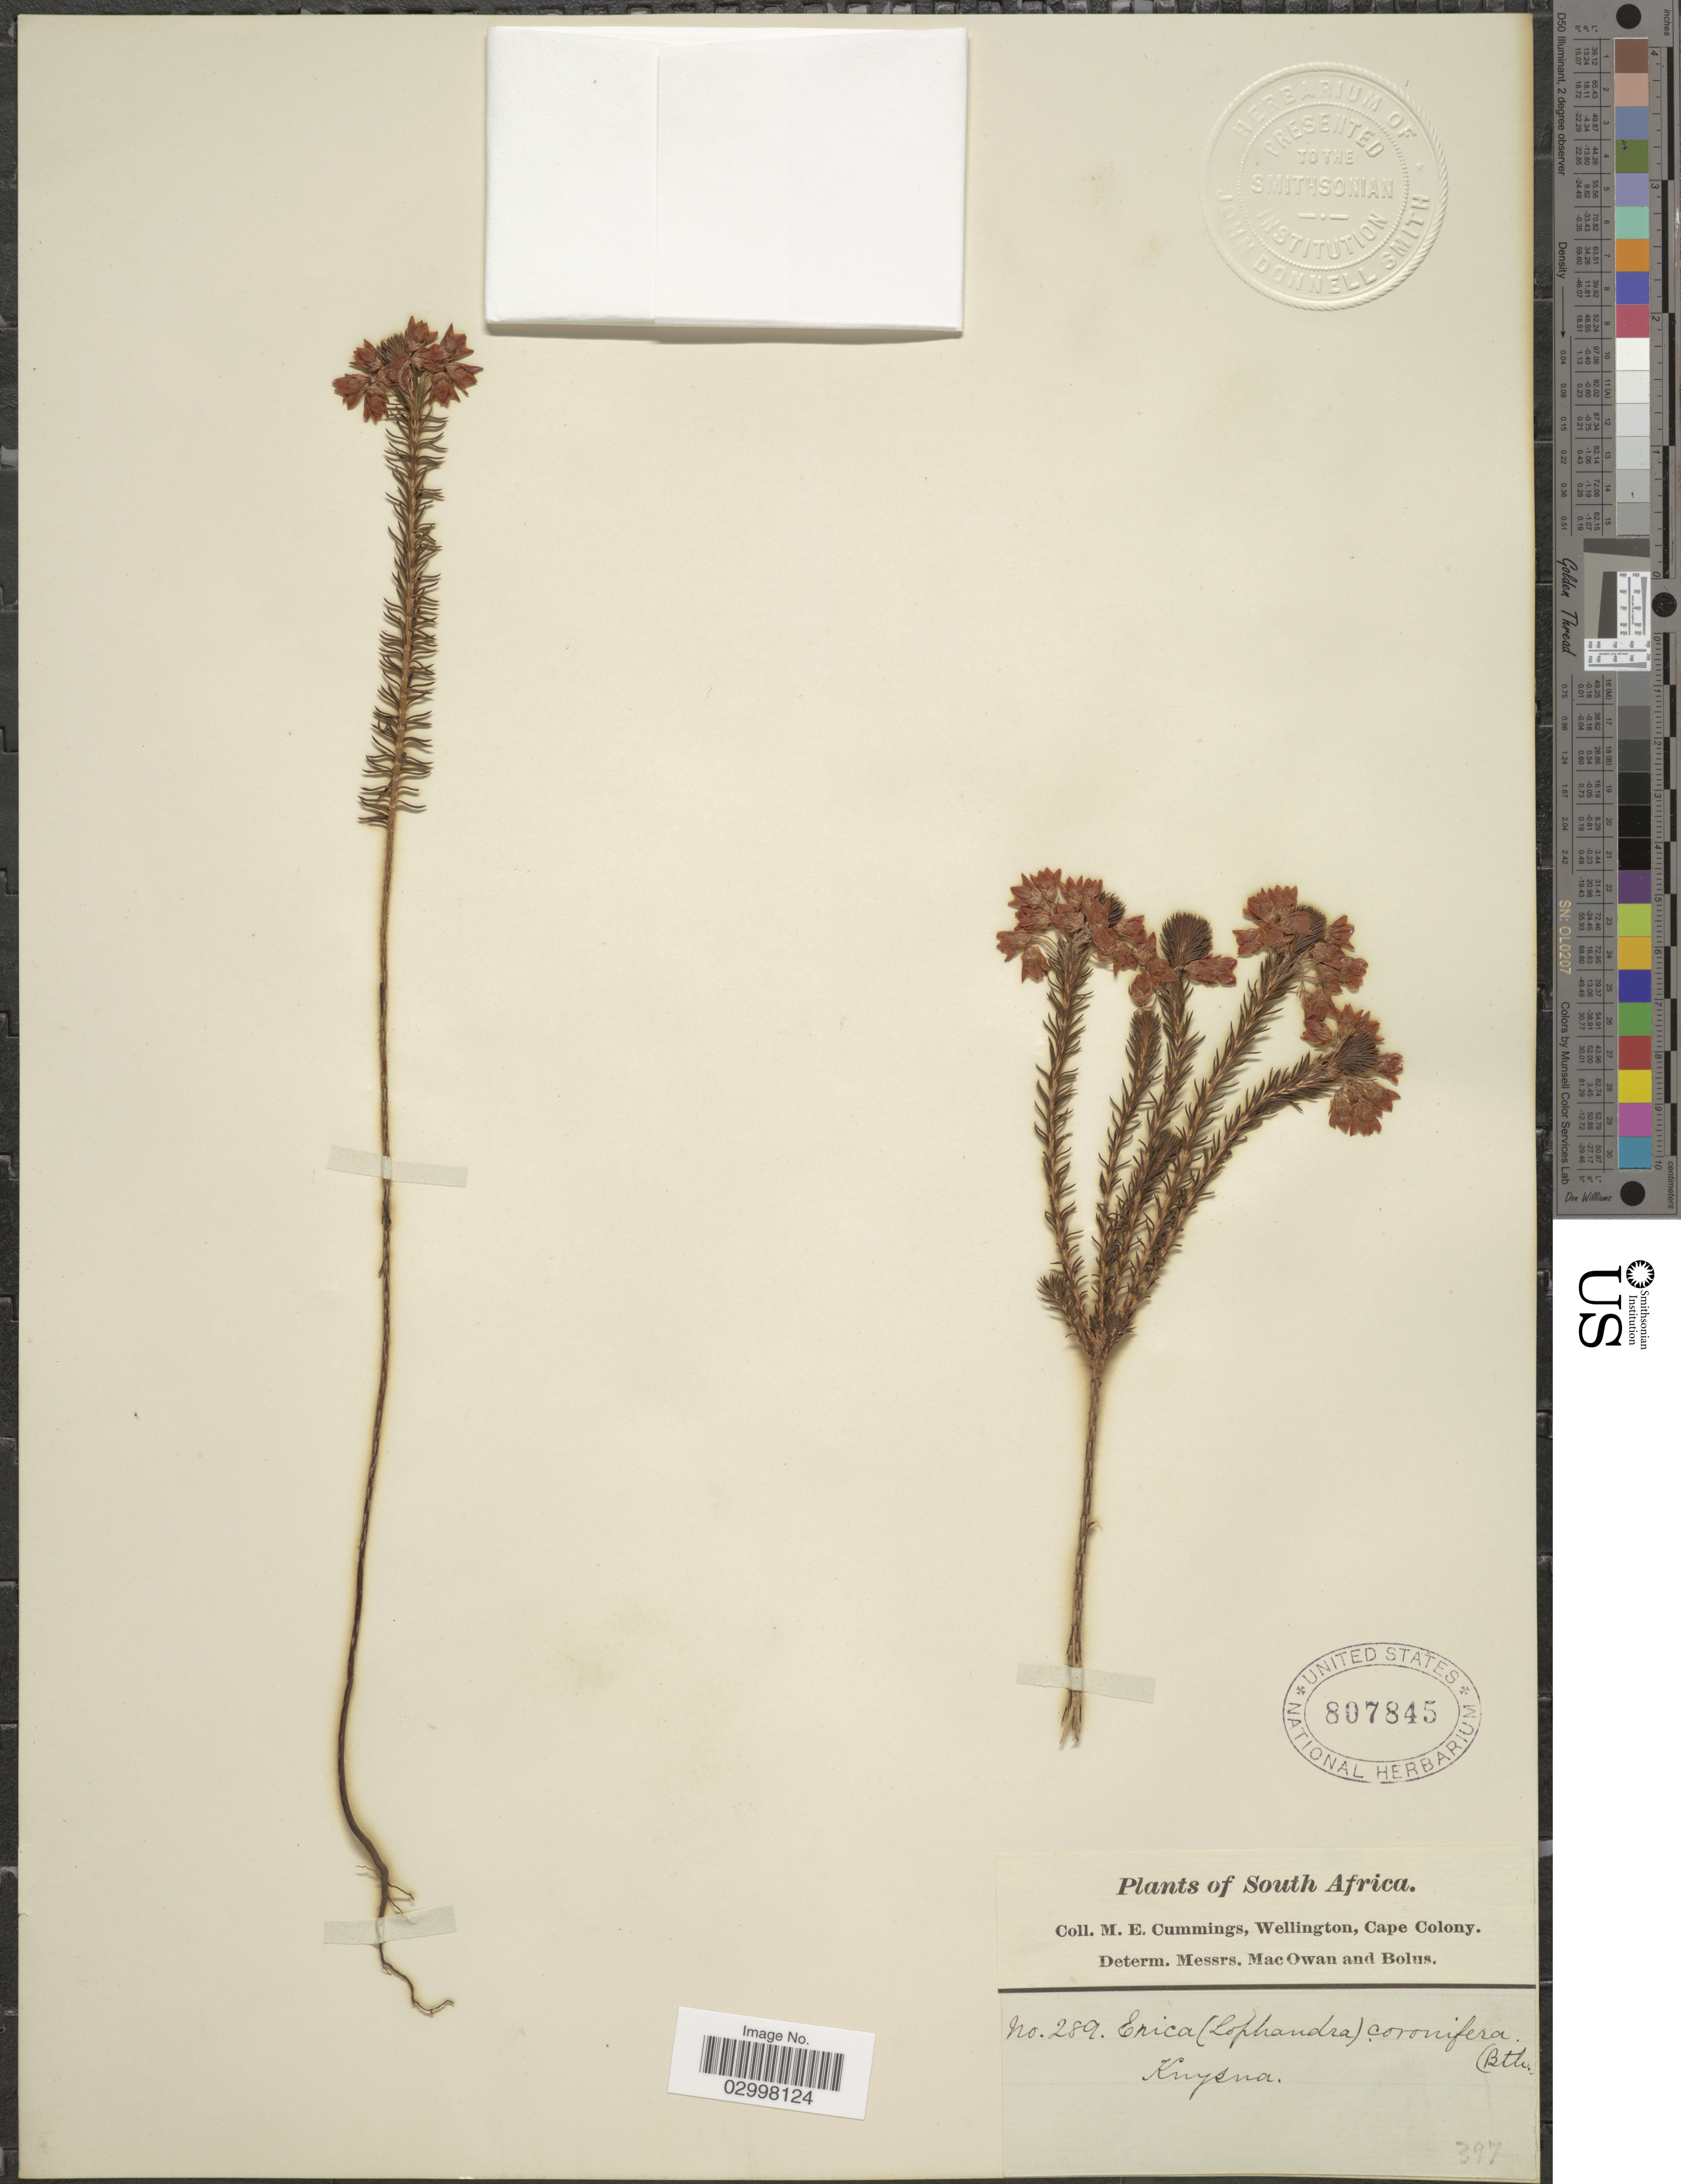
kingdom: Plantae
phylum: Tracheophyta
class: Magnoliopsida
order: Ericales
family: Ericaceae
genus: Erica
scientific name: Erica coronifera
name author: Benth.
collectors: M. E. Cummings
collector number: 289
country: South Africa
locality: Knysna.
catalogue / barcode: US 807845